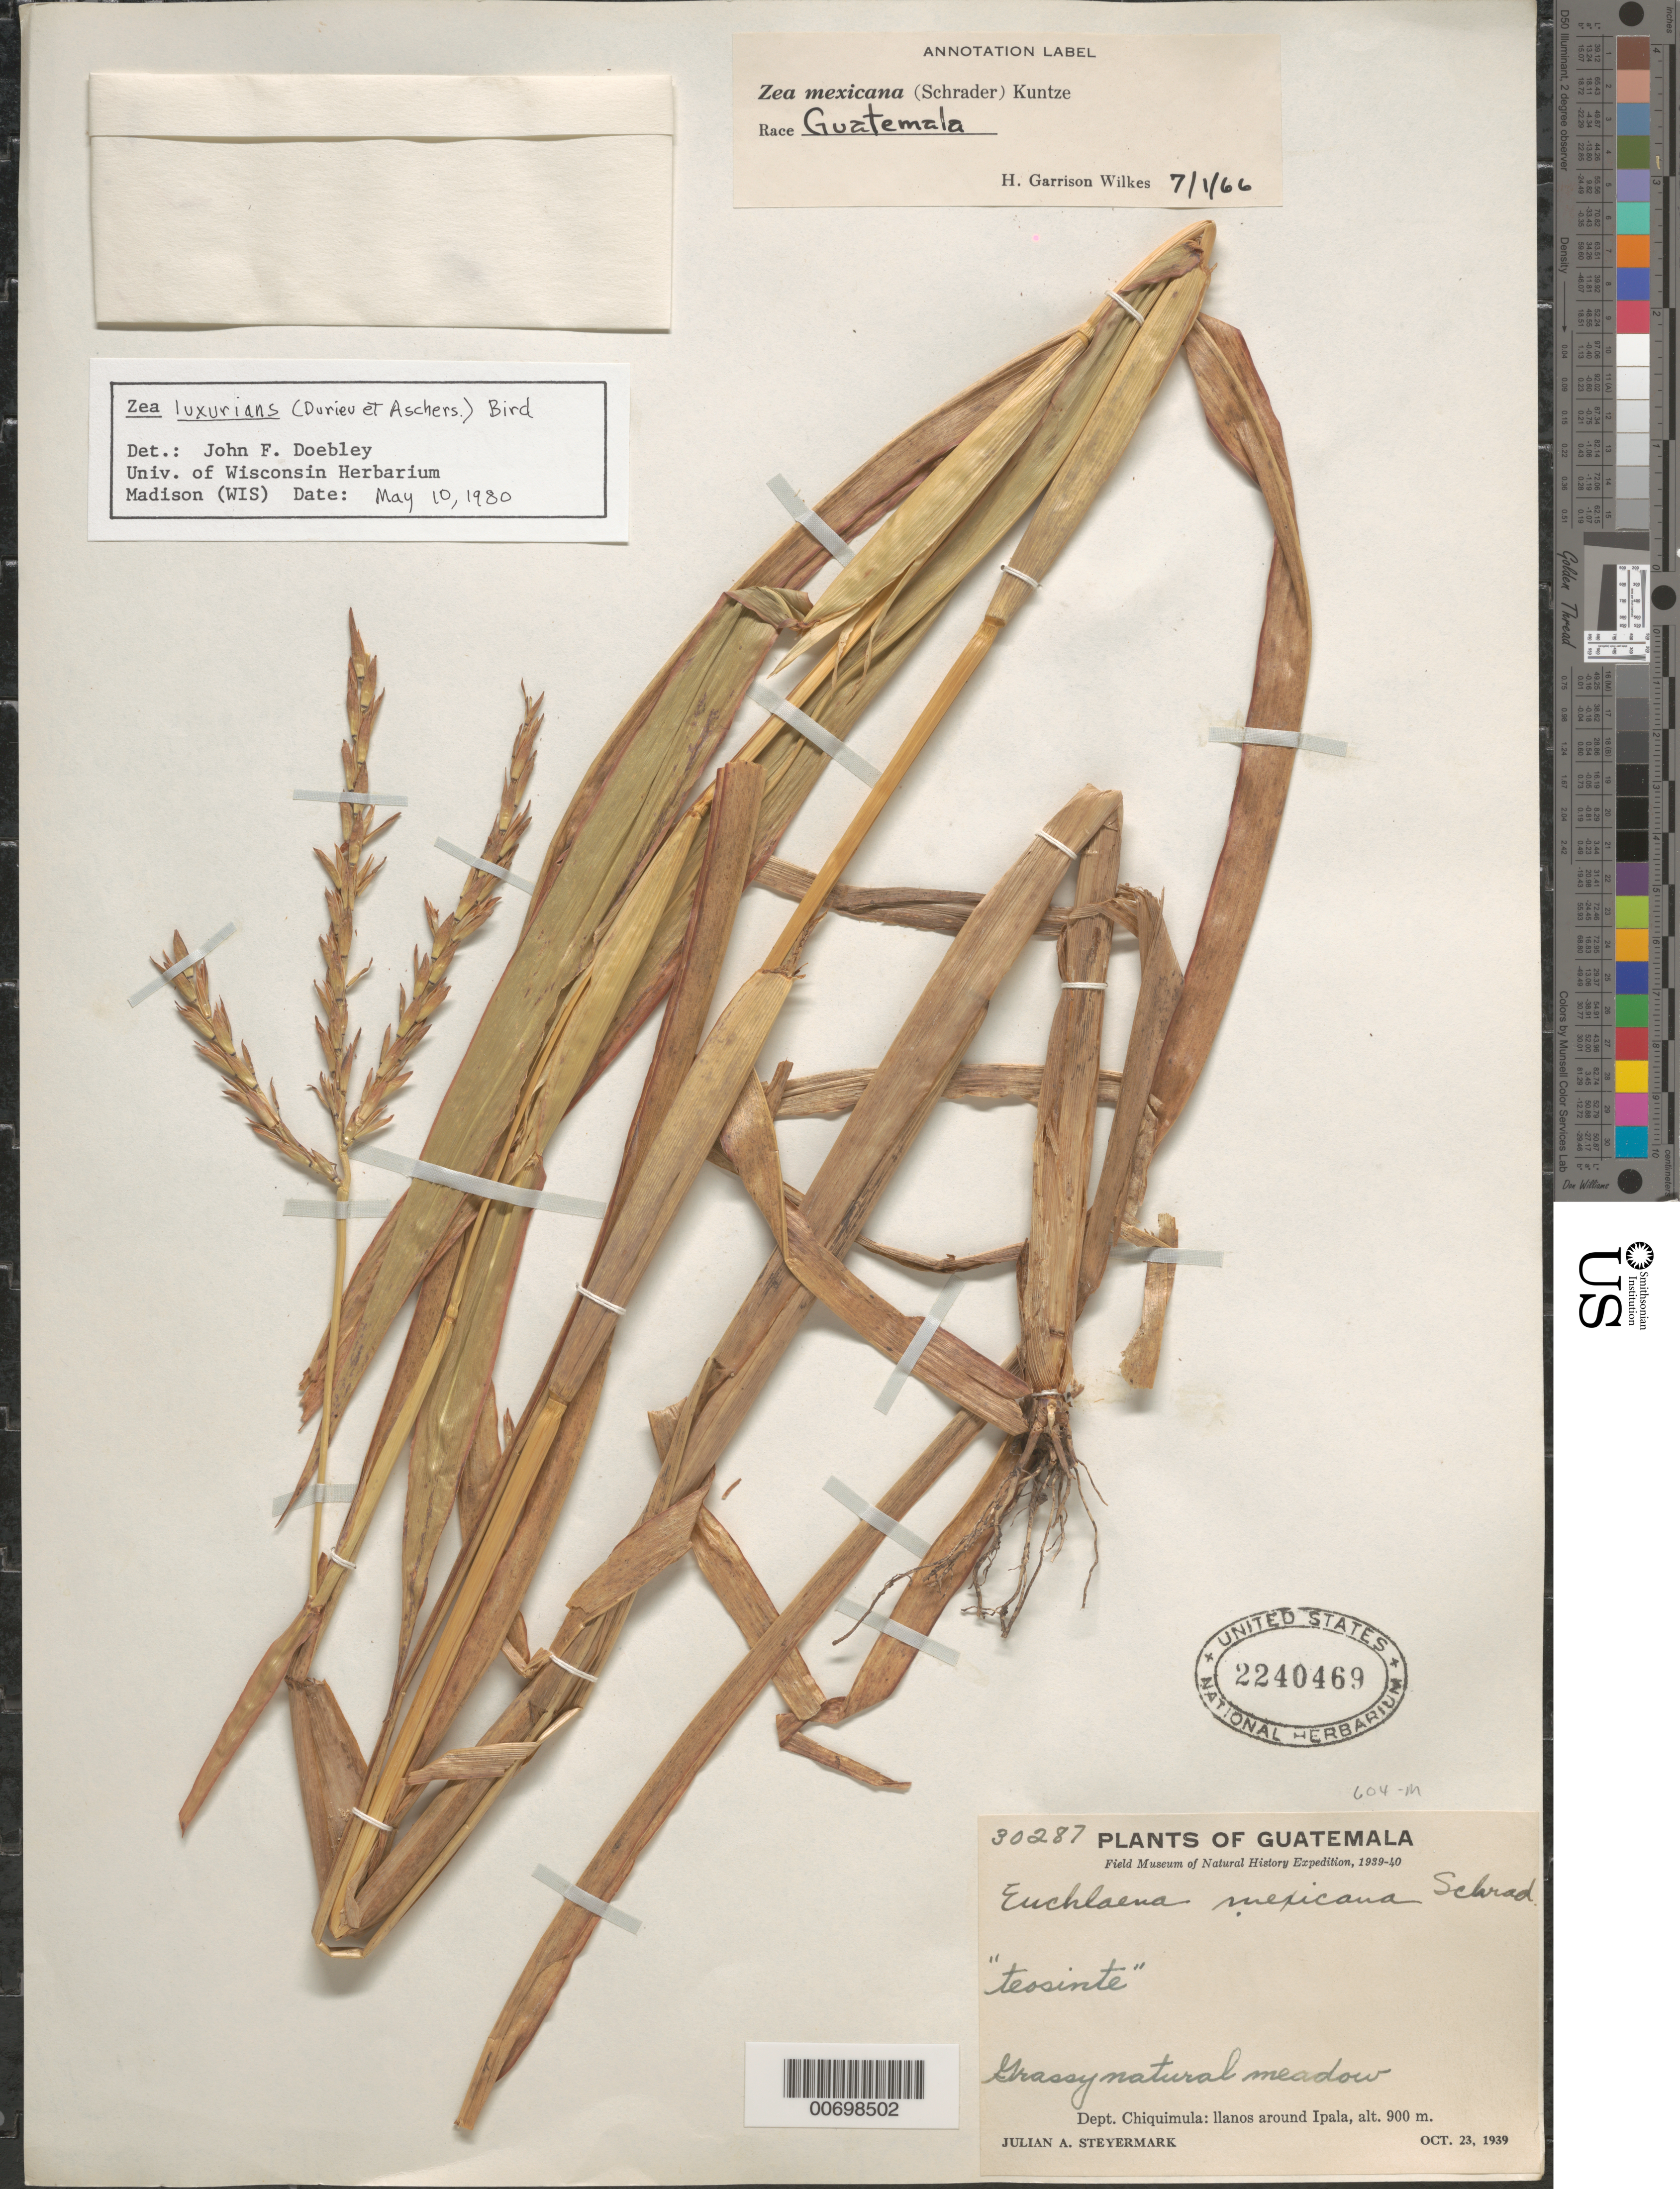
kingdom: Plantae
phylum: Tracheophyta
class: Liliopsida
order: Poales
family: Poaceae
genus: Zea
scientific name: Zea luxurians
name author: (Durieu & Asch.) R.M. Bird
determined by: Doebley, John F.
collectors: J. Steyermark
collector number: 30287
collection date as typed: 23 Oct 1939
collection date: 1939-10-23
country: Guatemala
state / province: Chiquimula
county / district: Ipala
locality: Llanos around Ipala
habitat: Grassy natural meadow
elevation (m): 900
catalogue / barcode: US 2230469